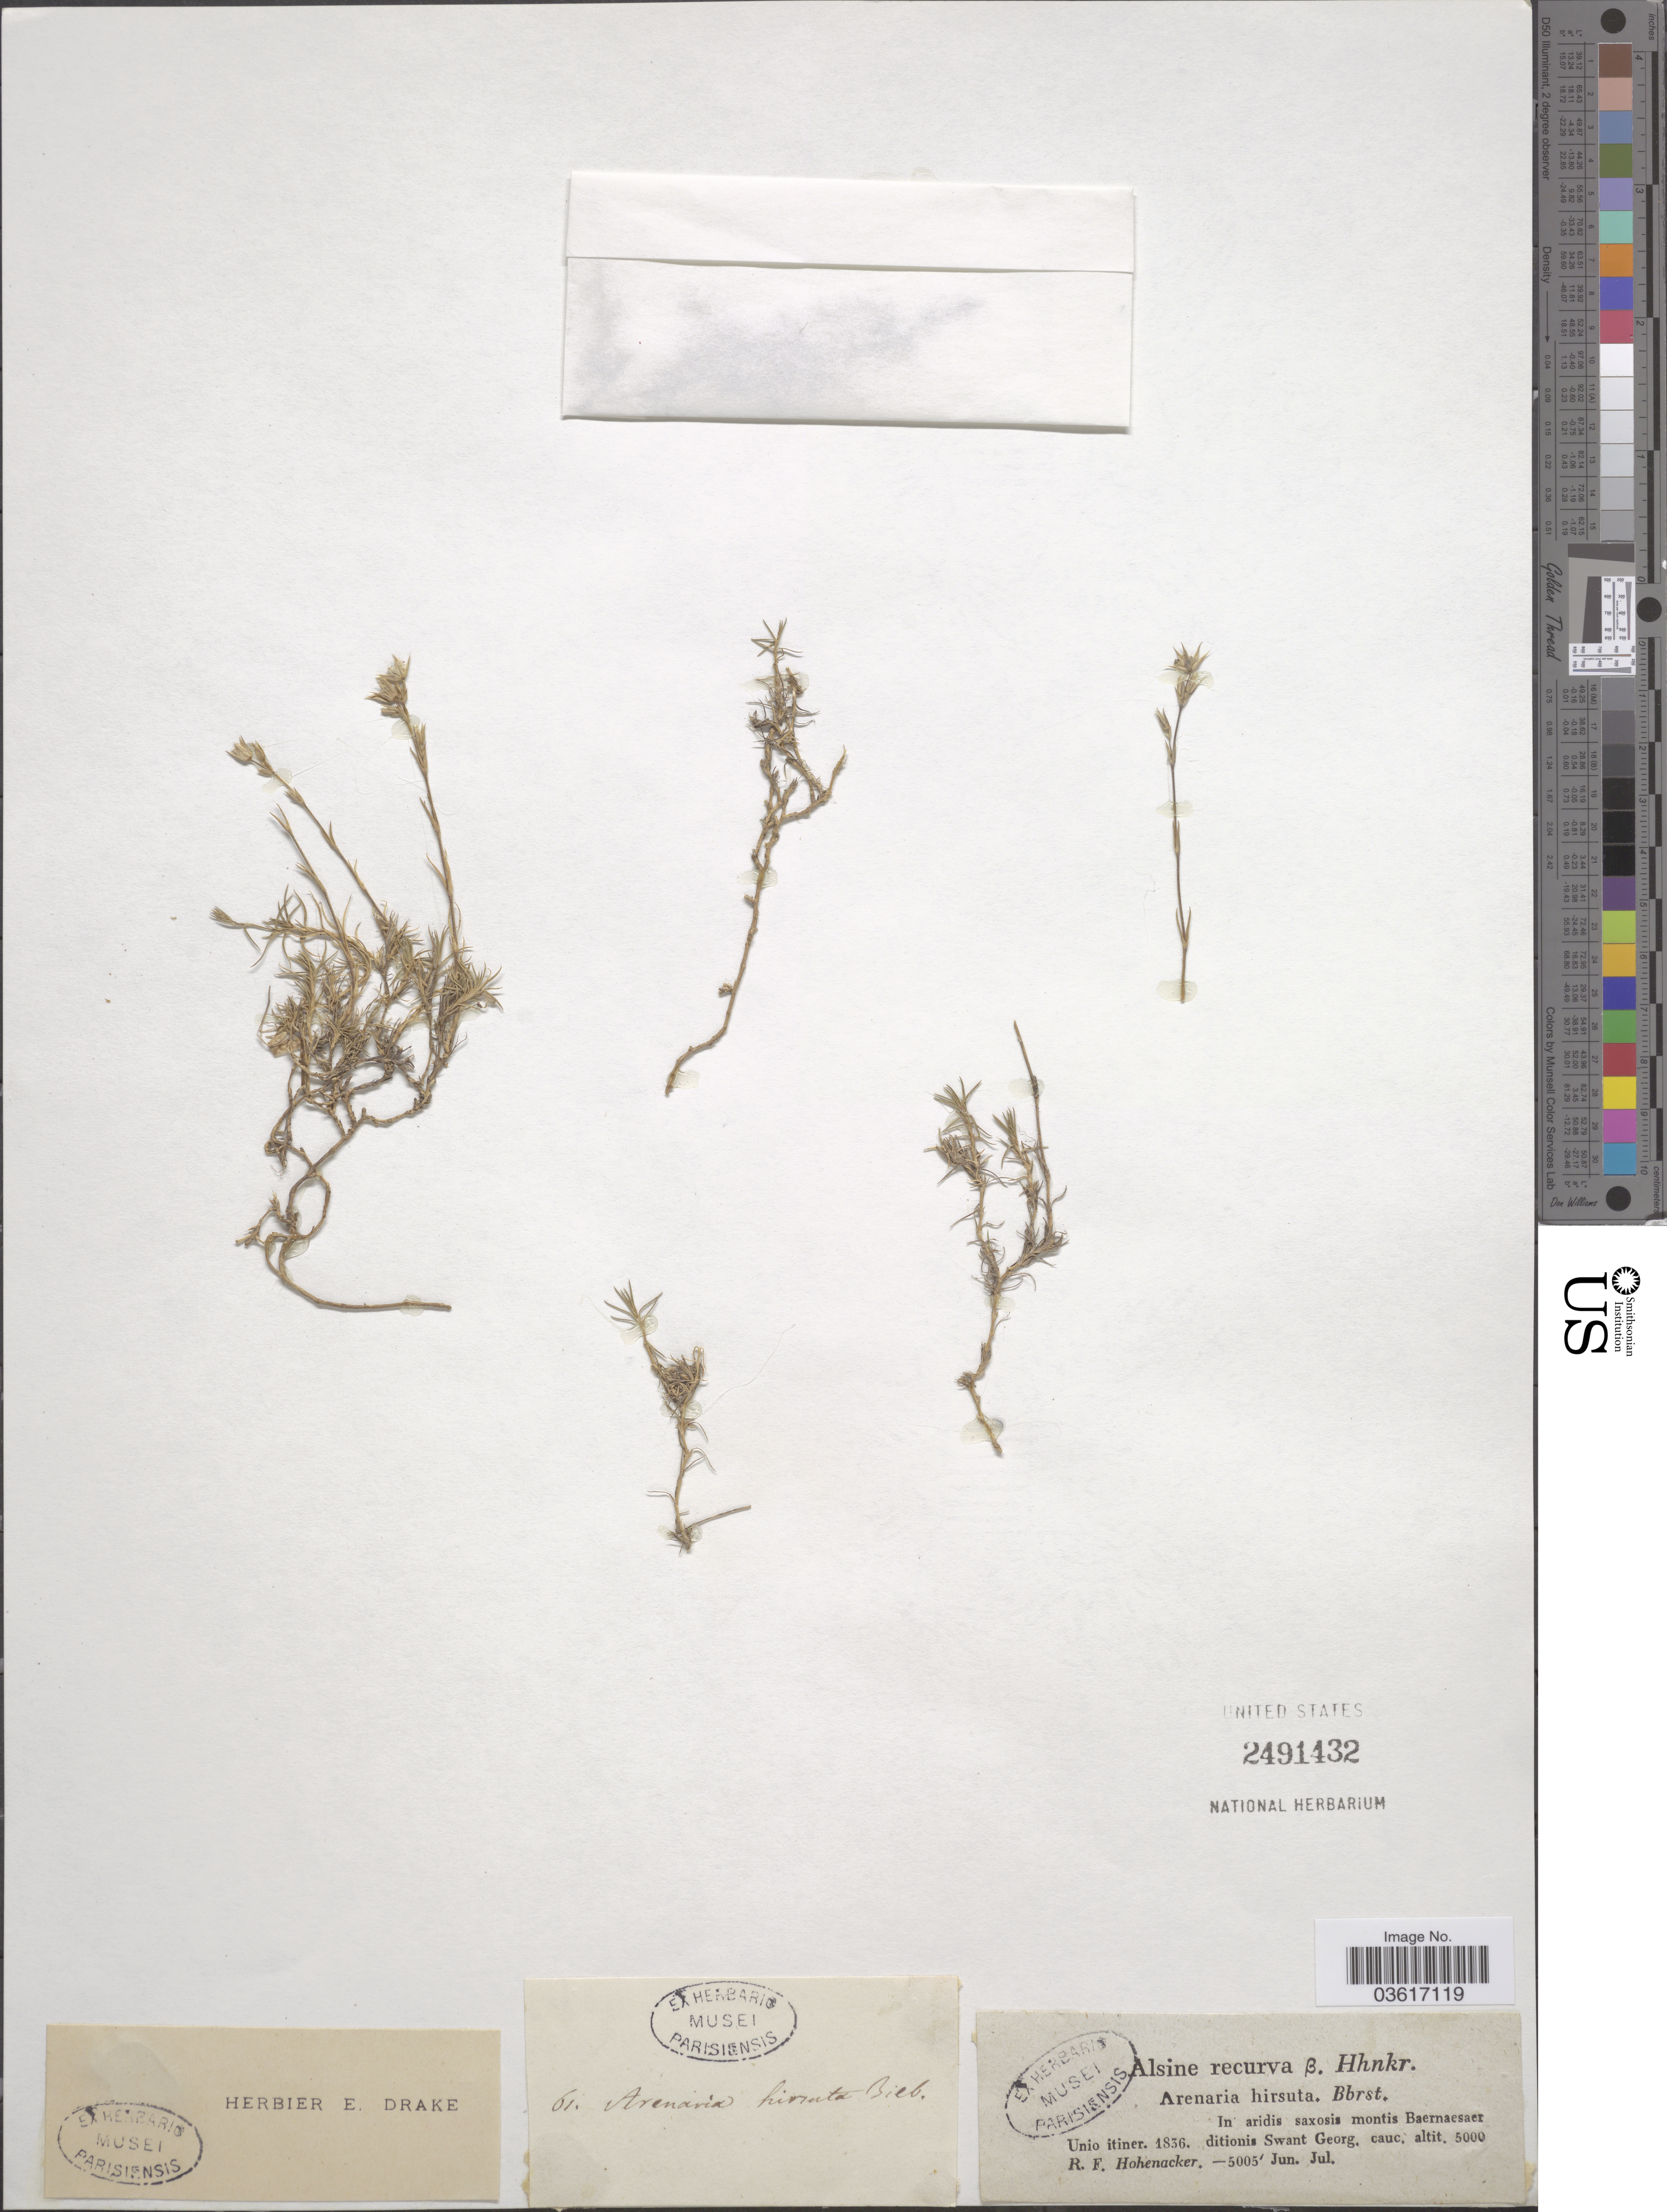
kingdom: Plantae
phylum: Tracheophyta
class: Magnoliopsida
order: Caryophyllales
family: Caryophyllaceae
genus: Minuartia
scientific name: Minuartia recurva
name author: (All.) Schinz & Thell.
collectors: R. F. Hohenacker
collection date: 1836-06/1836-07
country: Georgia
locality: In aridis saxosis montis Baernaesaer ditionis Swant Georg. cauc.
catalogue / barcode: US 2491432